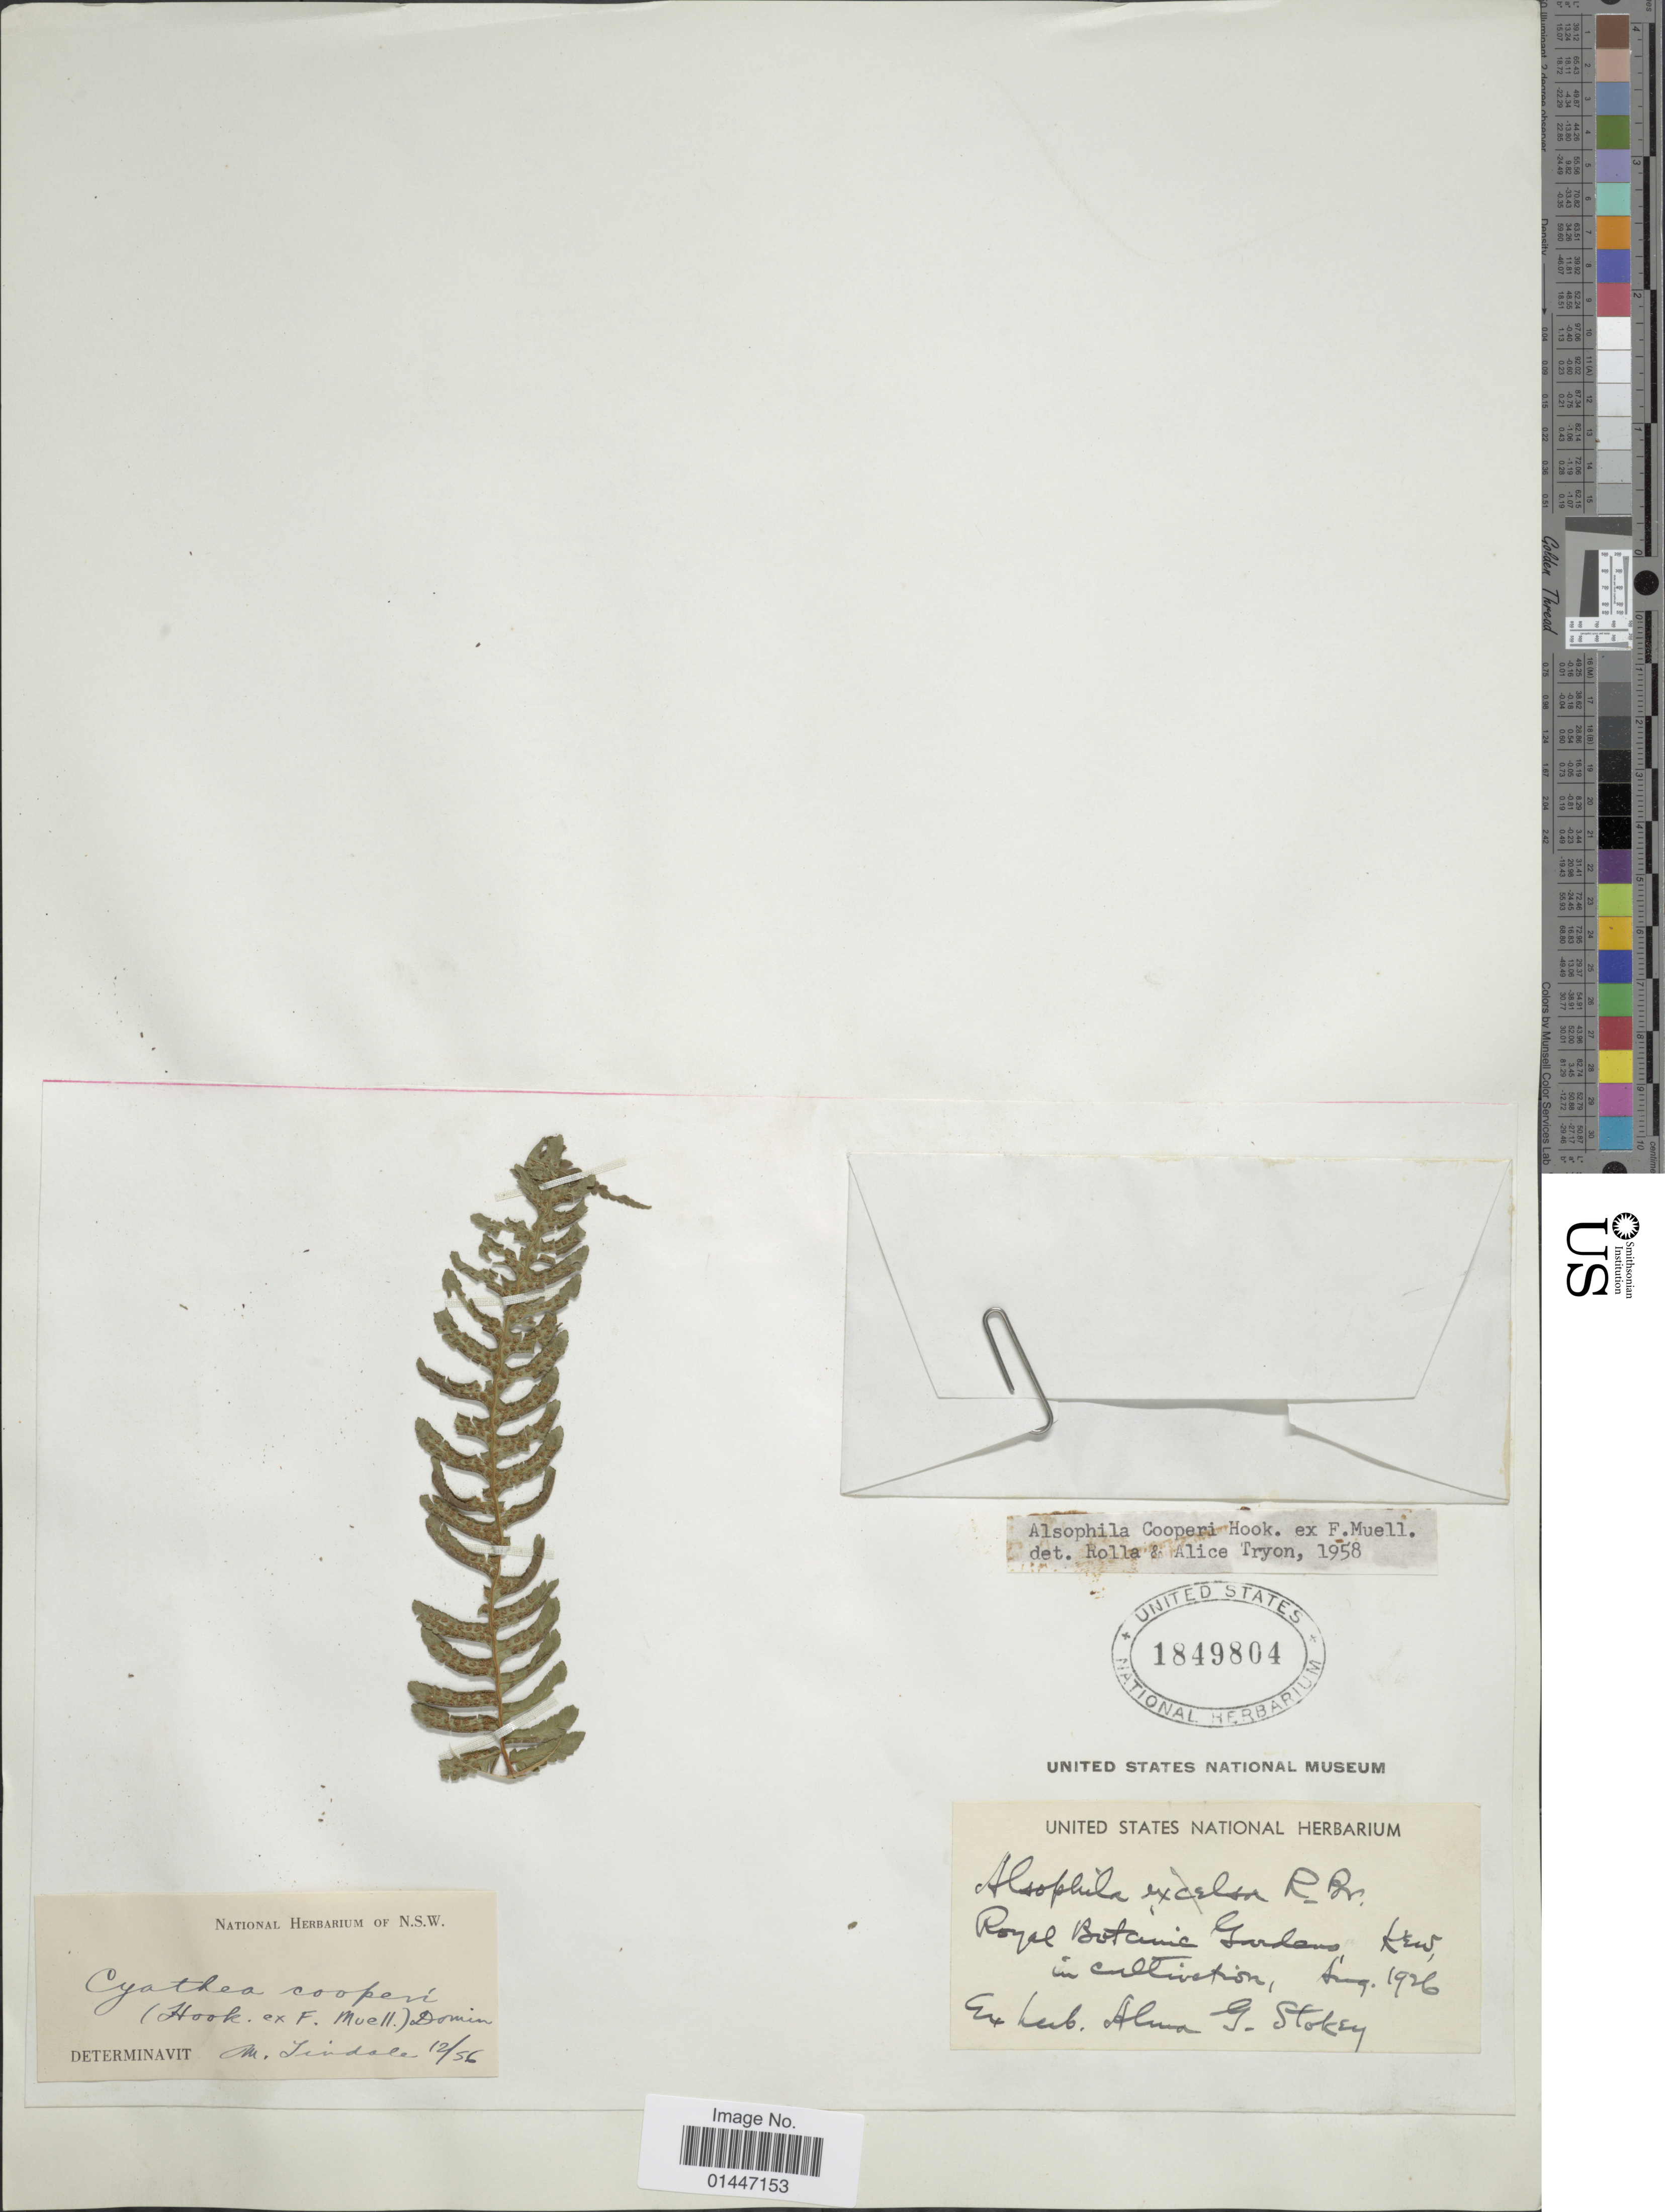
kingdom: Plantae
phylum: Tracheophyta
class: Polypodiopsida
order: Cyatheales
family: Cyatheaceae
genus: Sphaeropteris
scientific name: Sphaeropteris cooperi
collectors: ex herb. Aluna G. Stokey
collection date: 1926-08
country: United Kingdom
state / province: England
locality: Royal Botanic Gardens, Kew.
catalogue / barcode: US 1849804